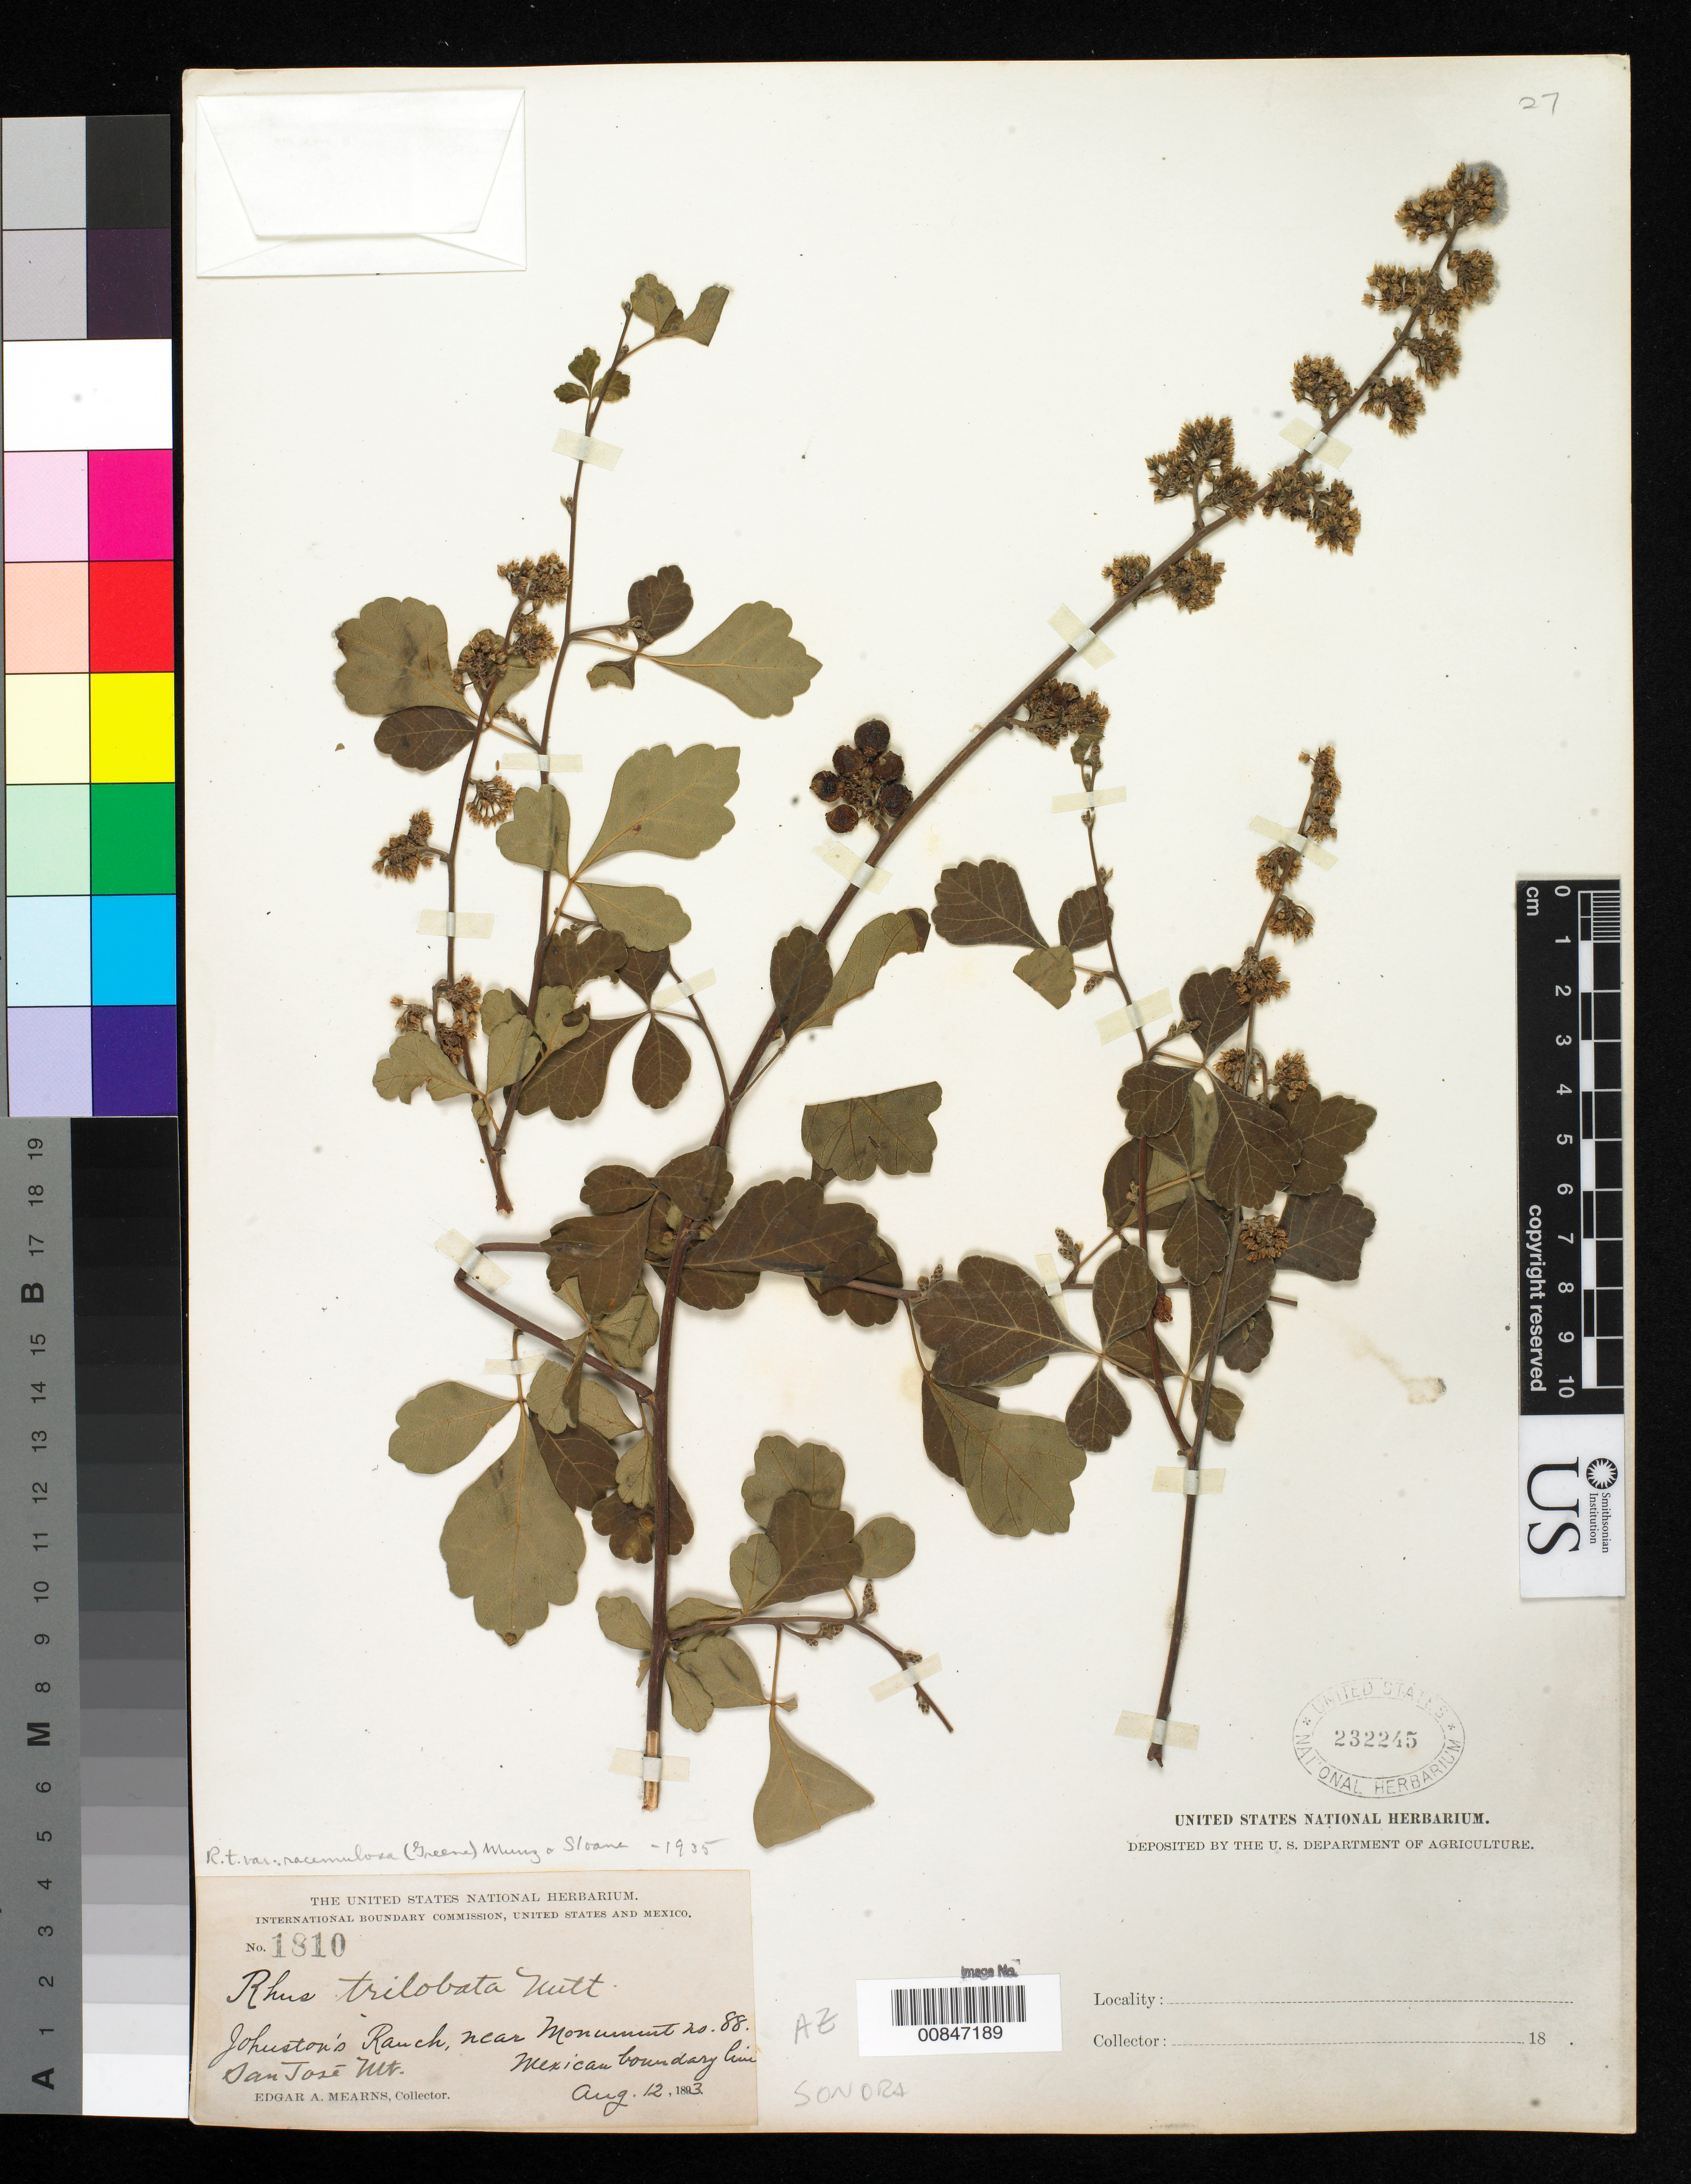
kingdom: Plantae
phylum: Tracheophyta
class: Magnoliopsida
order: Sapindales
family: Anacardiaceae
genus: Rhus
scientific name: Rhus trilobata var. racemulosa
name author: (Greene) F.A. Barkley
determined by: Munz, Philip A.; Sloane, Boyd L.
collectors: E. A. Mearns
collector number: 1810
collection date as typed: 12 Aug 1893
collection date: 1893-08-12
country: United States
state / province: Arizona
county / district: Cochise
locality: Jonhston's Ranch, near monument no. 88. Mexican boundary line.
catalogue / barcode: US 232245